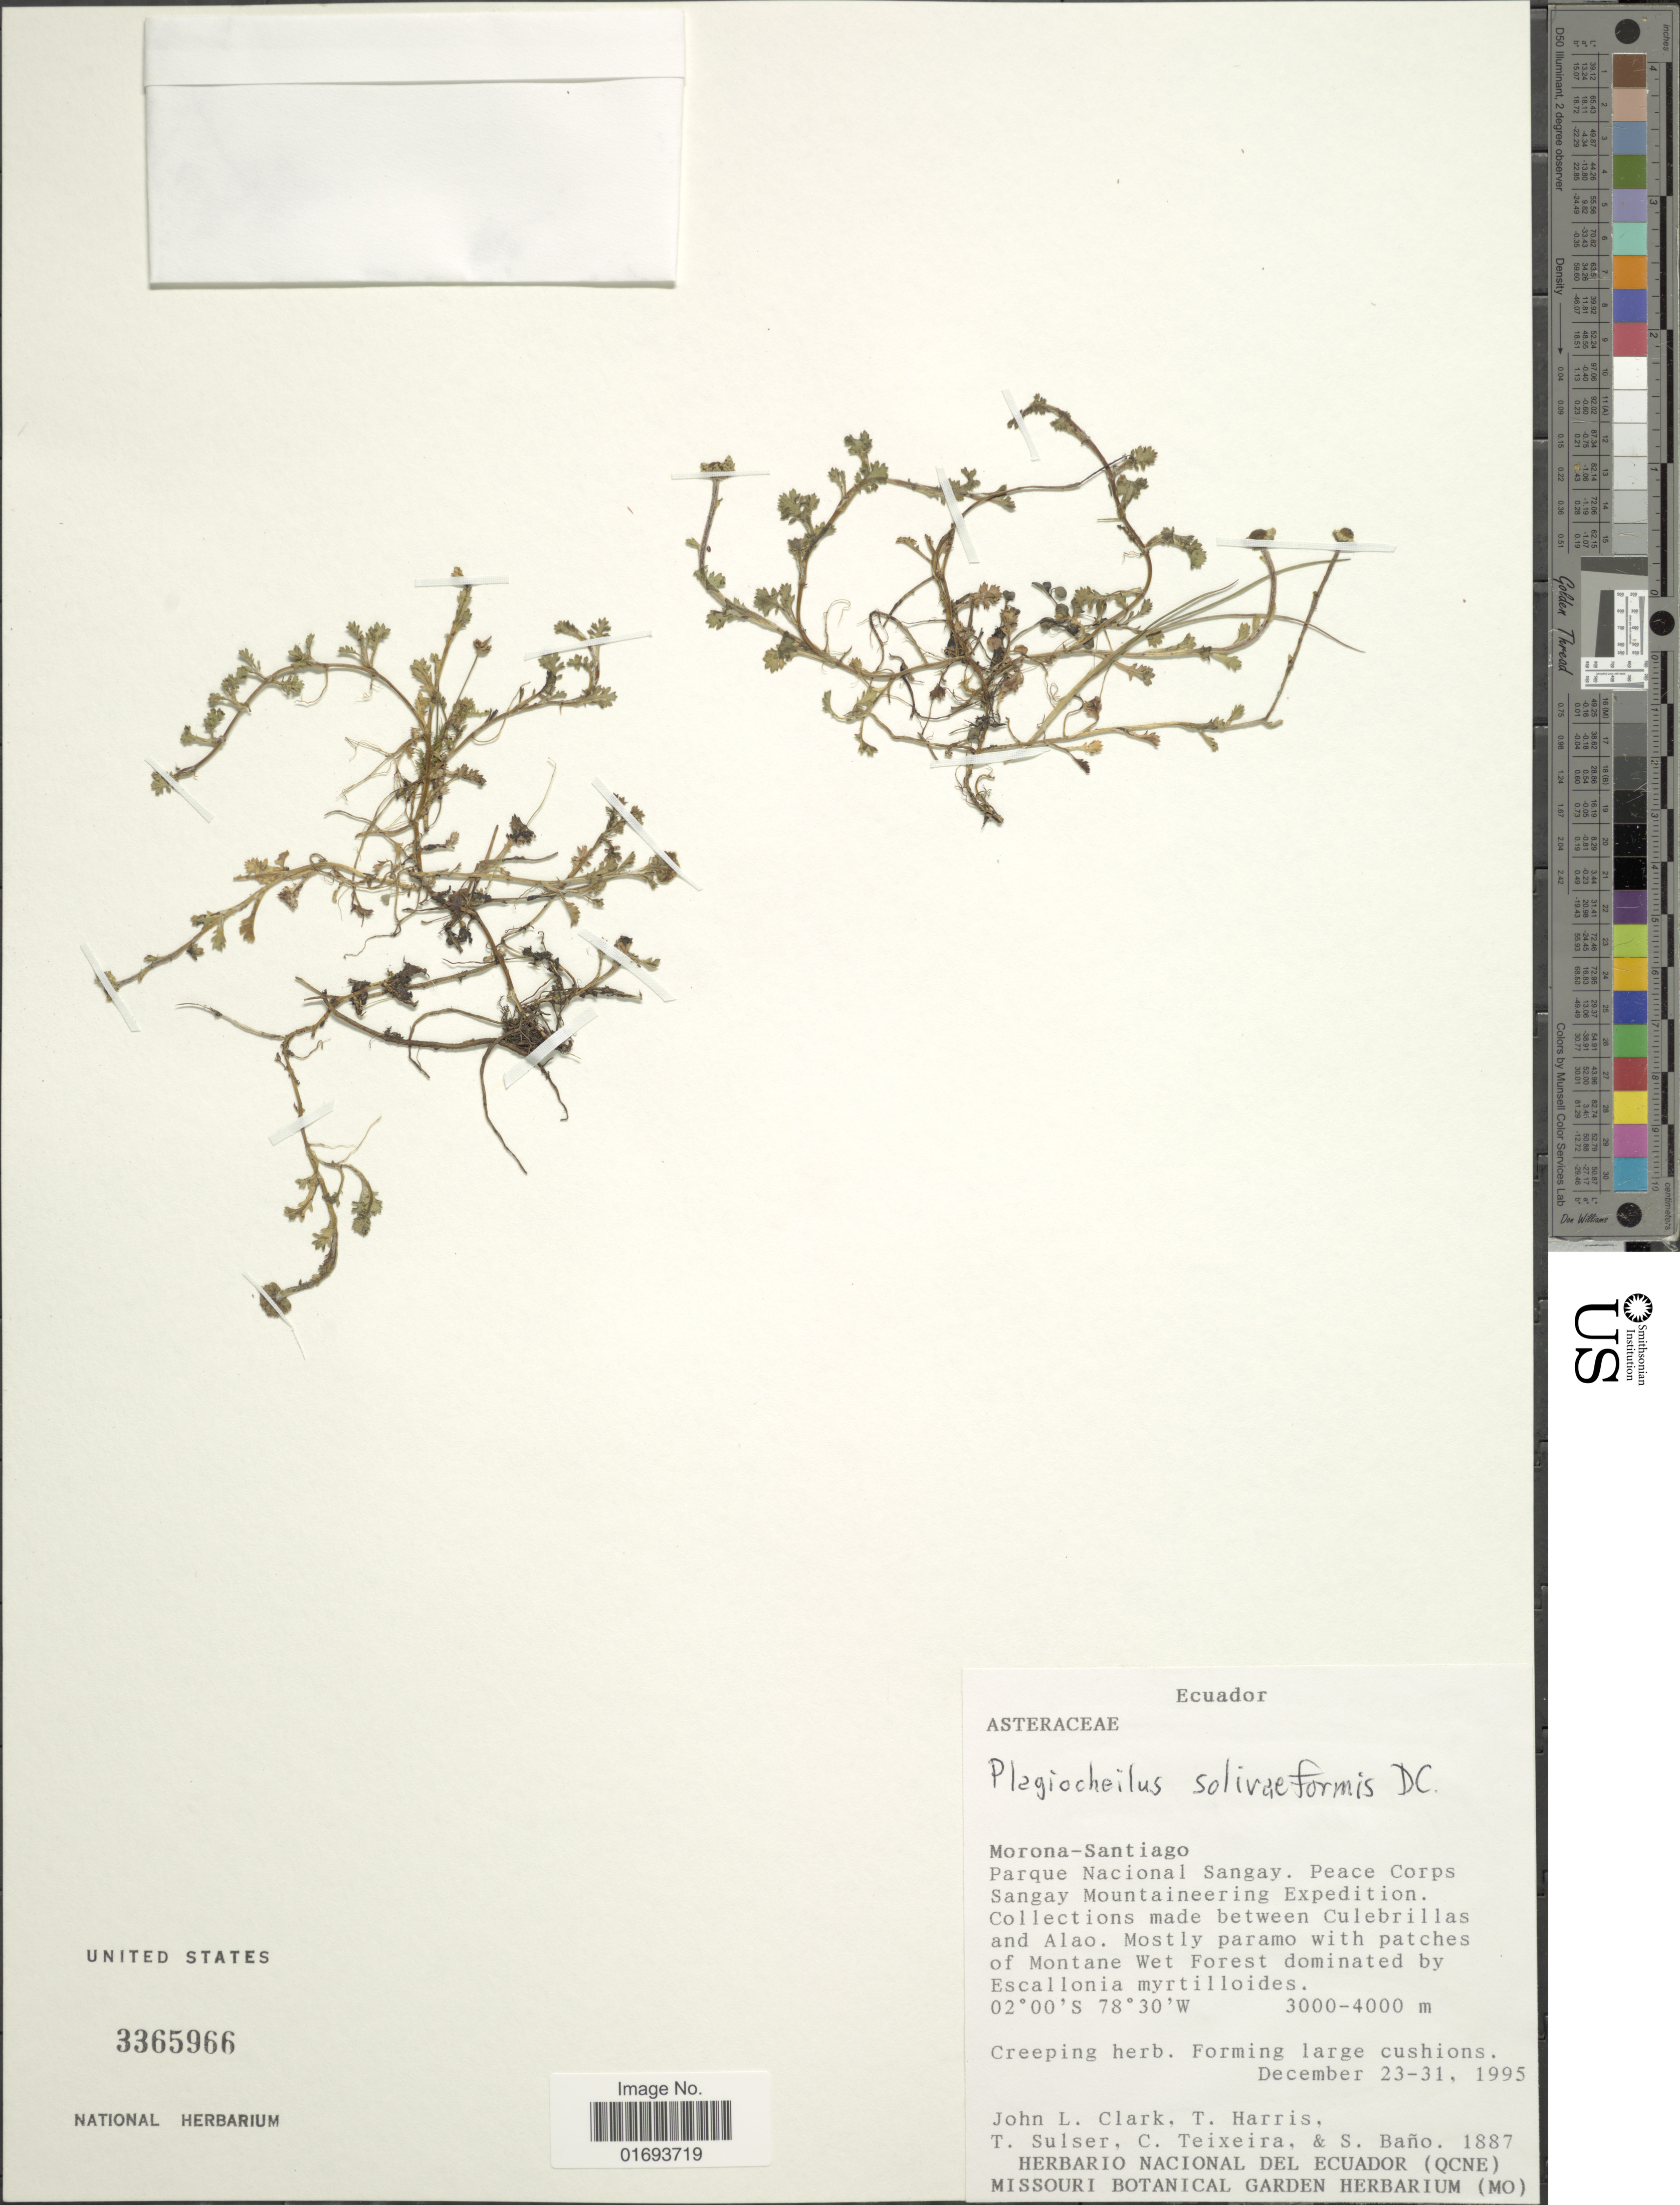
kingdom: Plantae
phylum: Tracheophyta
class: Magnoliopsida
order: Asterales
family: Asteraceae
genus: Plagiocheilus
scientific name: Plagiocheilus solivaeformis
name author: DC.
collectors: J. L. Clark, T. Harris, T. Sulser, C. Teixeira & S. Bano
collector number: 1887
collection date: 1995-12-23/1995-12-31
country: Ecuador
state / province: Morona-Santiago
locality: Morona-Santiago. Parque Nacional Sangay. Peace Corps Sangay Mountaineering Expedition. Collections made between Culebrillas and Alao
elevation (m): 3000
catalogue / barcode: US 3365966